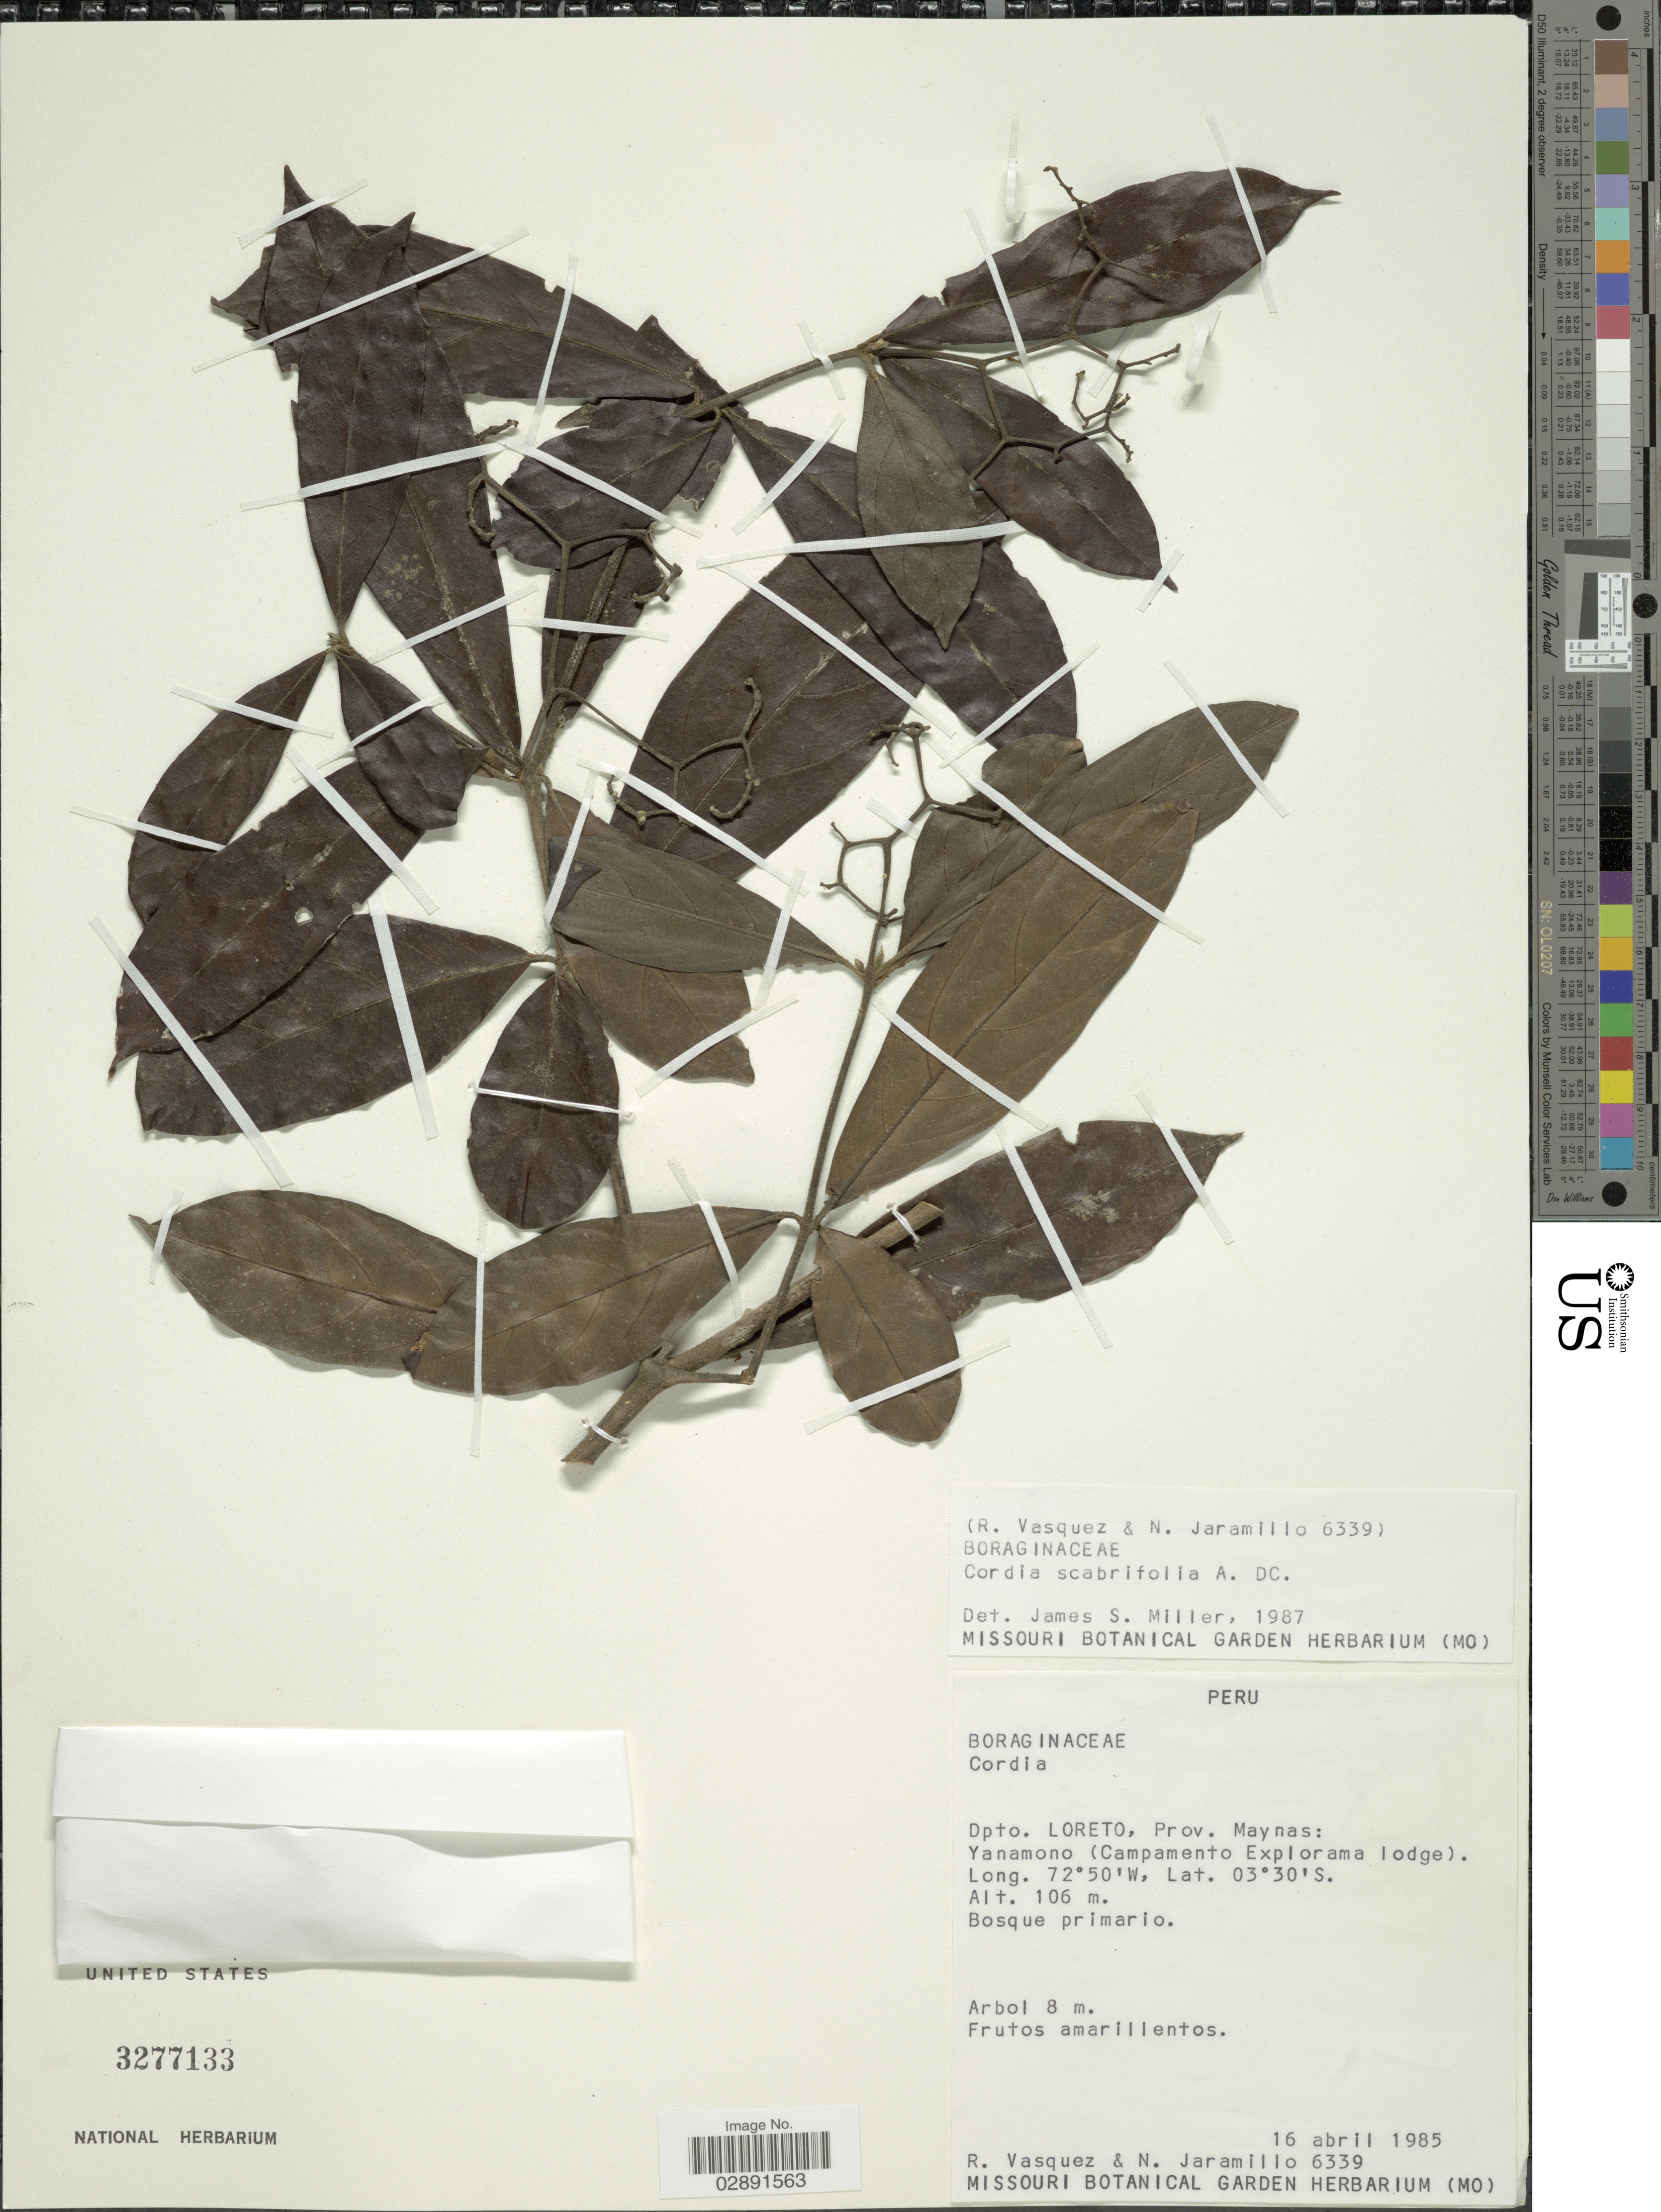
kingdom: Plantae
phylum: Tracheophyta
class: Magnoliopsida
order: Boraginales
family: Cordiaceae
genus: Cordia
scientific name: Cordia scabrifolia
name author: A. DC. in DC.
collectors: R. Vasquez & N. Jaramillo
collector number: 6339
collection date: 1985-04-16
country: Peru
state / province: Loreto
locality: Dpto. Loreto, Prov. Maynas: Yanamono (Campamento Explorama lodge).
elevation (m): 106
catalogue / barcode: US 3277133